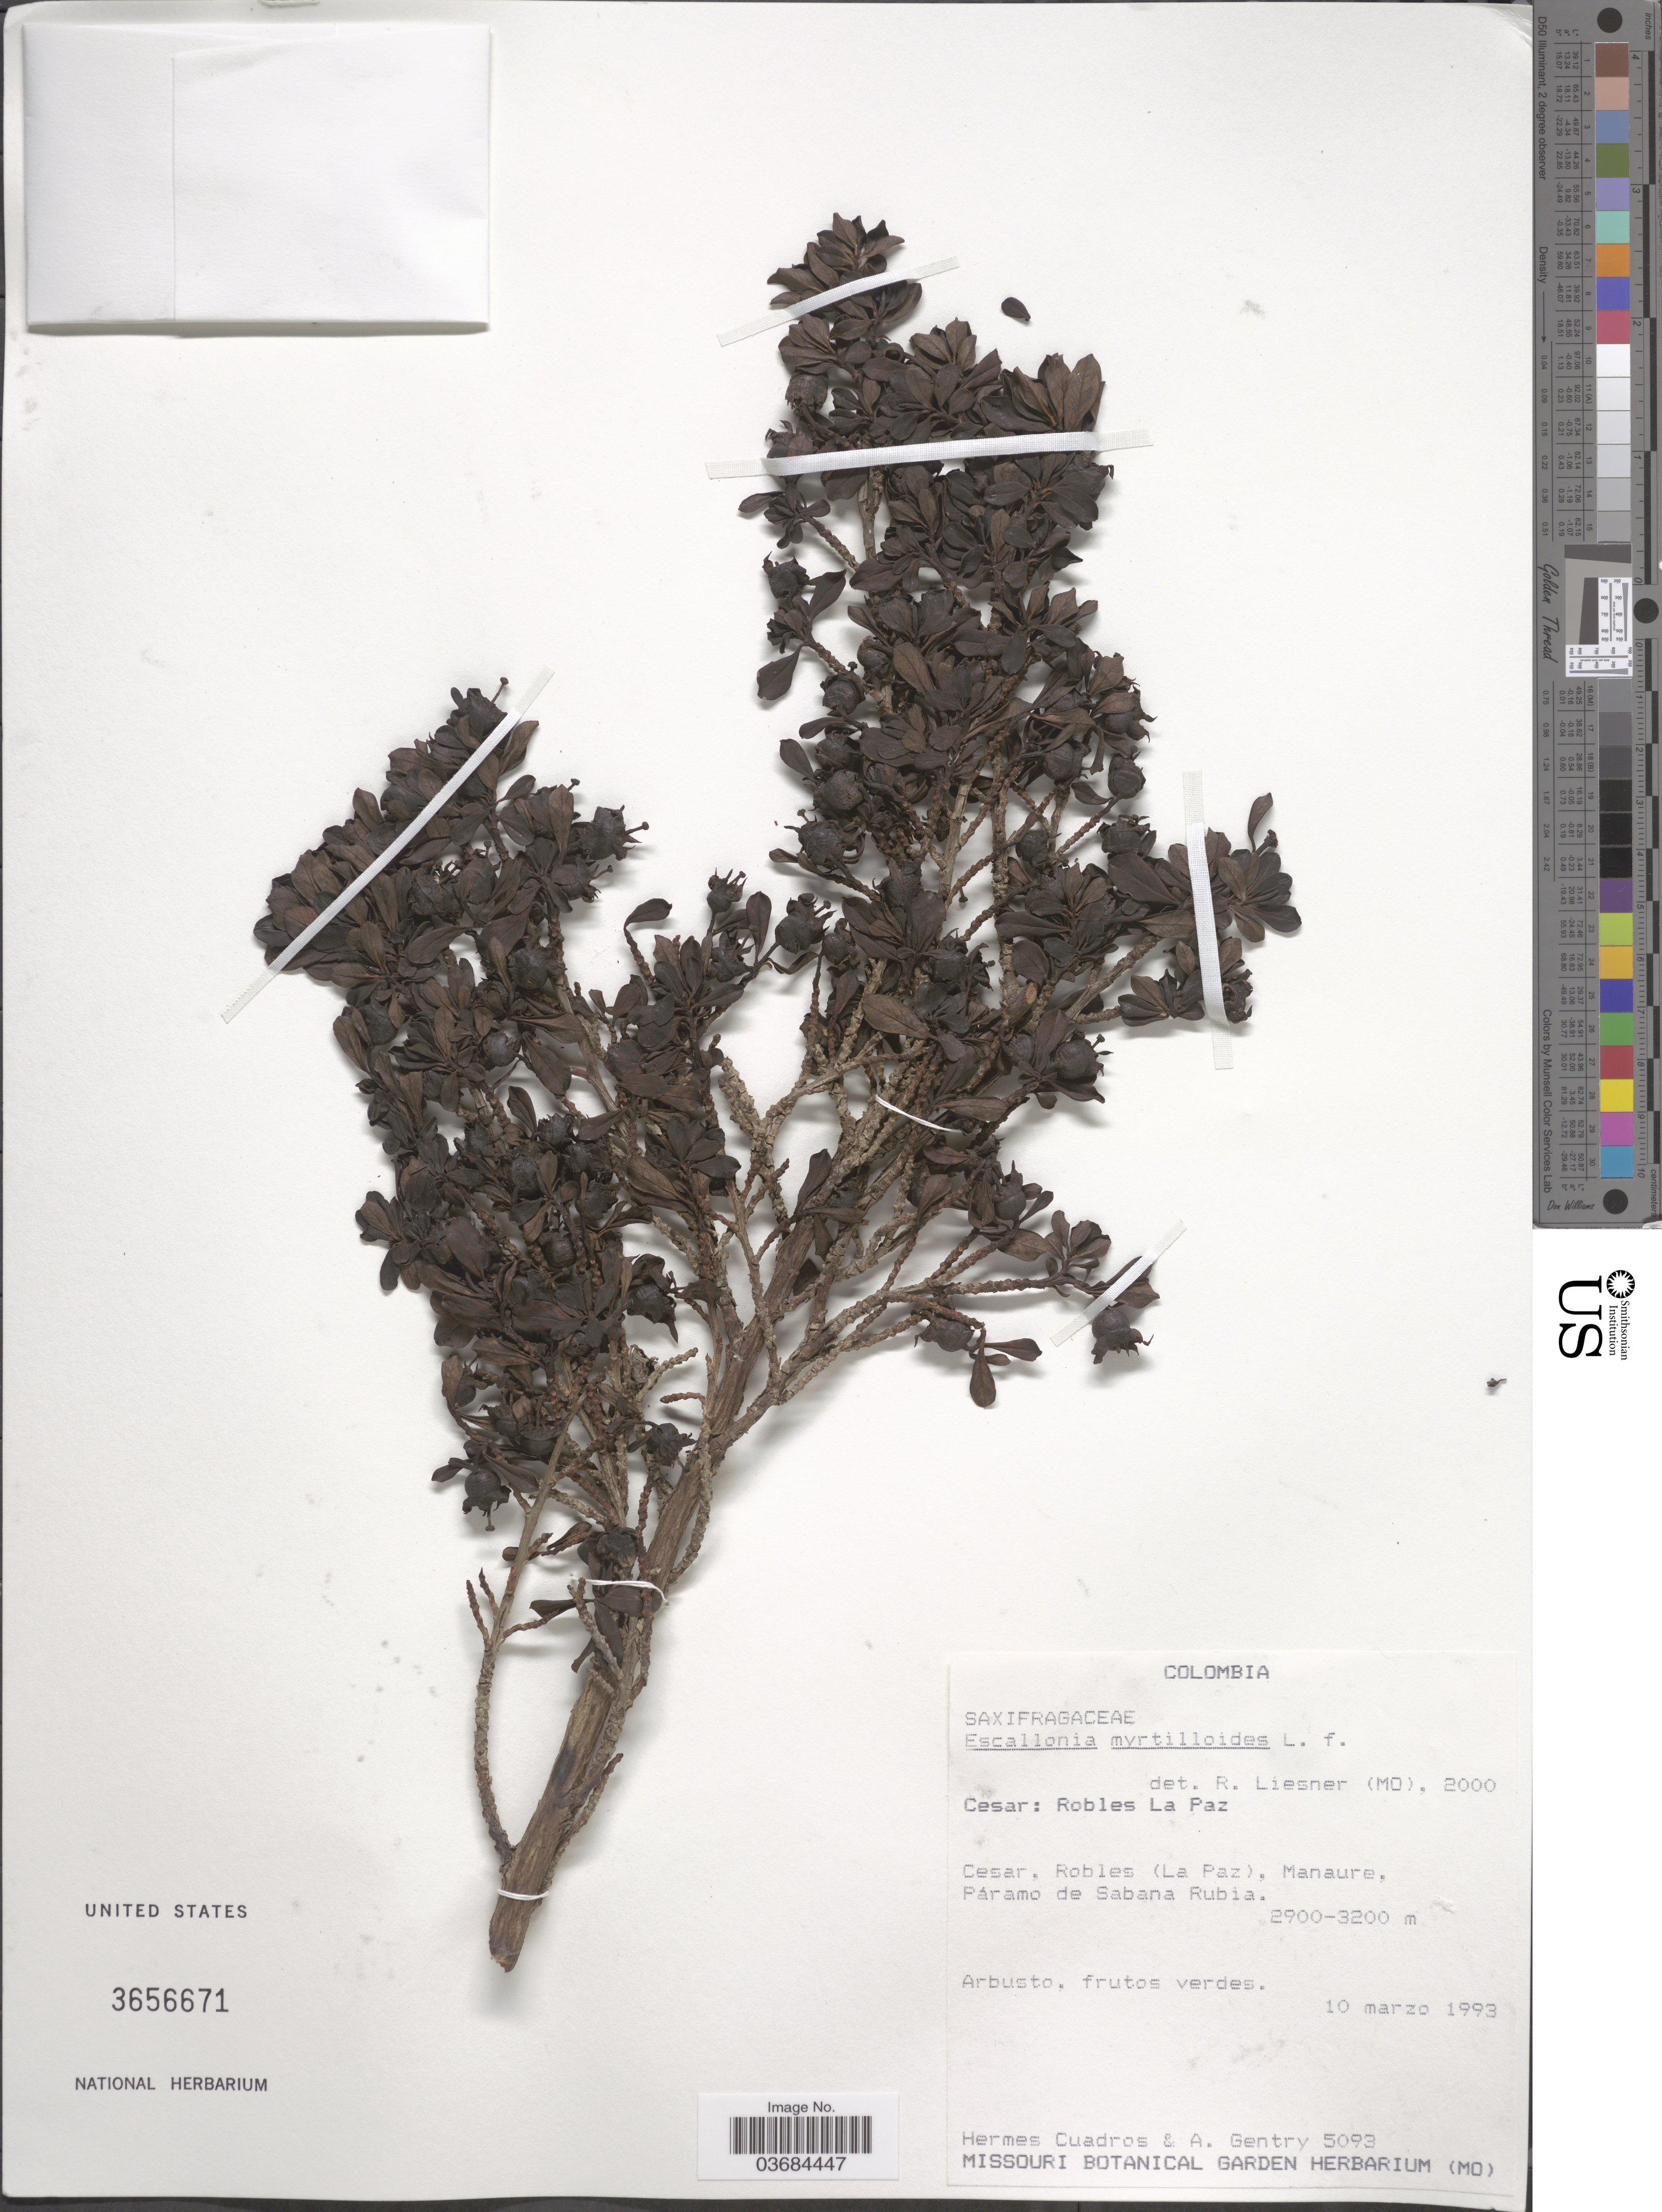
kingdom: Plantae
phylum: Tracheophyta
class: Magnoliopsida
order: Escalloniales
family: Escalloniaceae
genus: Escallonia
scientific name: Escallonia myrtilloides var. myrtilloides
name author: L. f.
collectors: H. Cuadros & A. H. Gentry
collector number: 5093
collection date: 1993-03-10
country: Colombia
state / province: Cesar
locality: Robles (La Paz), Manaure, Páramo de Sabana Rubia.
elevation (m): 2900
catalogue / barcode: US 3656671